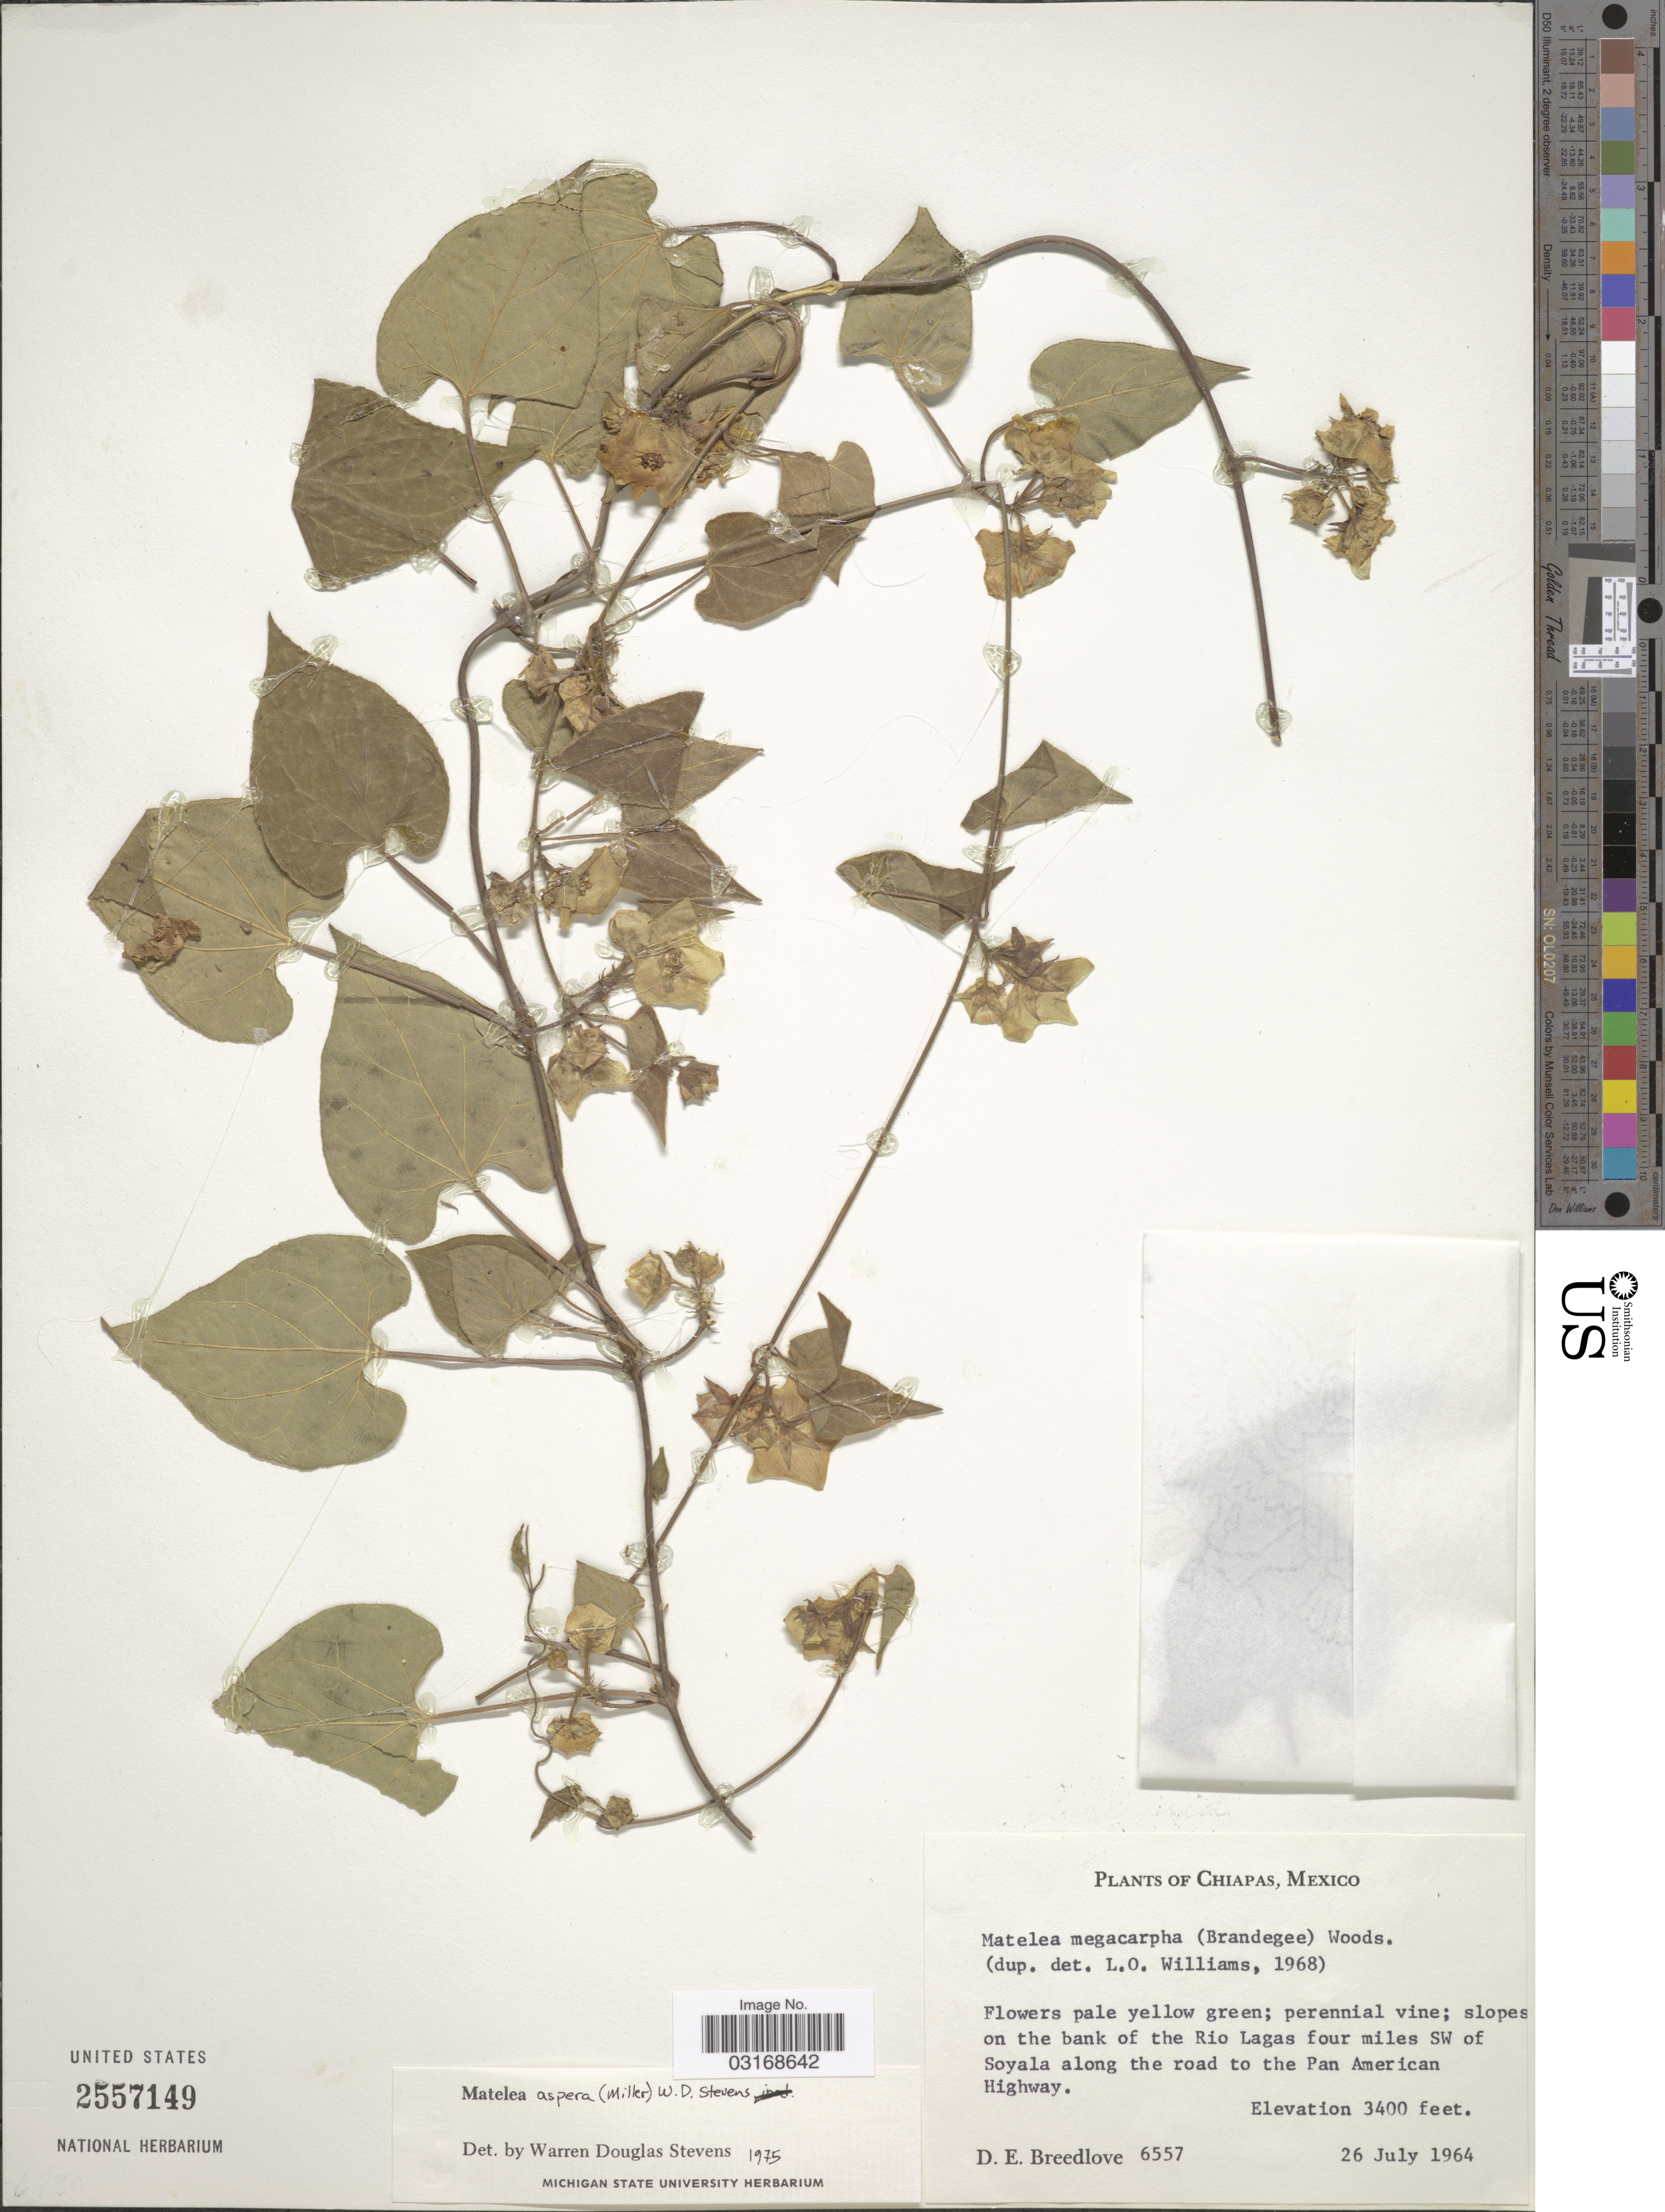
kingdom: Plantae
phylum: Tracheophyta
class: Magnoliopsida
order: Gentianales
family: Apocynaceae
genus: Matelea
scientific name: Matelea aspera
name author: (Mill.) W.D. Stevens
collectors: D. E. Breedlove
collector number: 6557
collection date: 1964-07-26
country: Mexico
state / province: Chiapas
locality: On the bank of the Rio Lagas four miles SW of Soyala along the road to the Pan American Highway.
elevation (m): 1036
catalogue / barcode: US 2557149